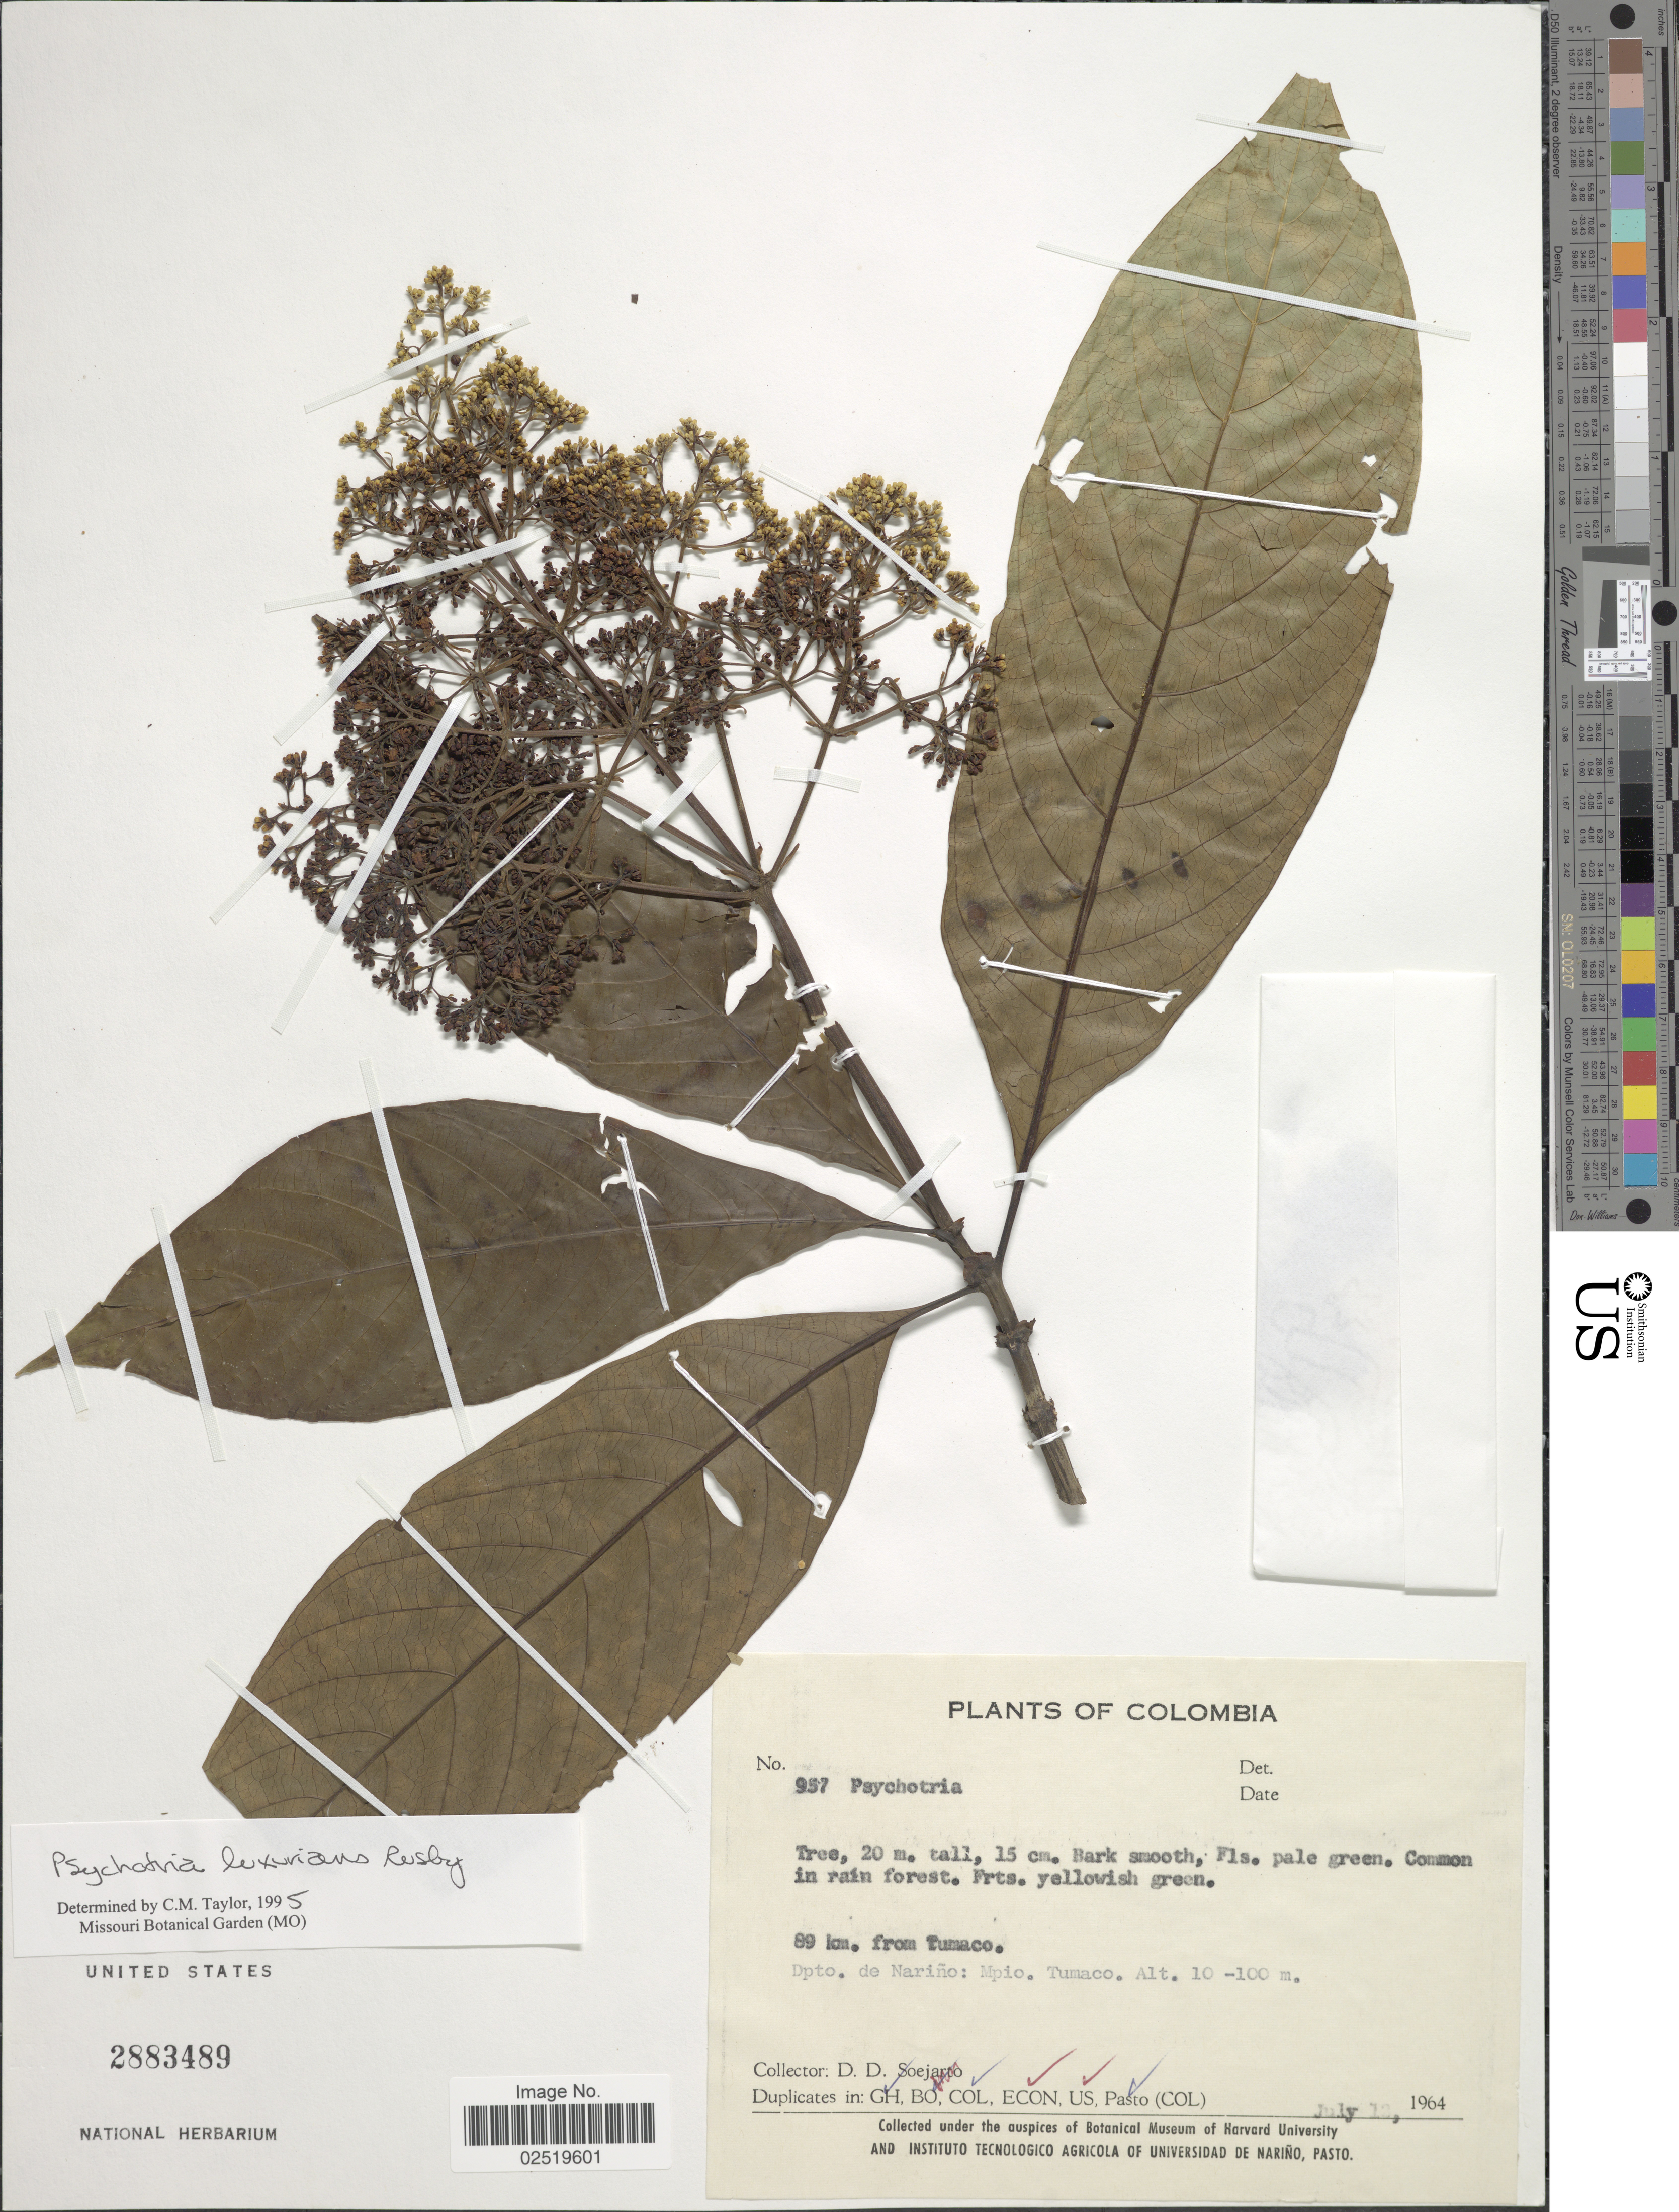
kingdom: Plantae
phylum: Tracheophyta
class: Magnoliopsida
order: Gentianales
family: Rubiaceae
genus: Psychotria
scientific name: Psychotria luxurians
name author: Rusby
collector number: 957*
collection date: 1964-07-12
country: Colombia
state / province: Nariño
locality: Mpio. Tumaco, 89 km. from Tumaco.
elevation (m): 10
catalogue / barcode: US 2883489